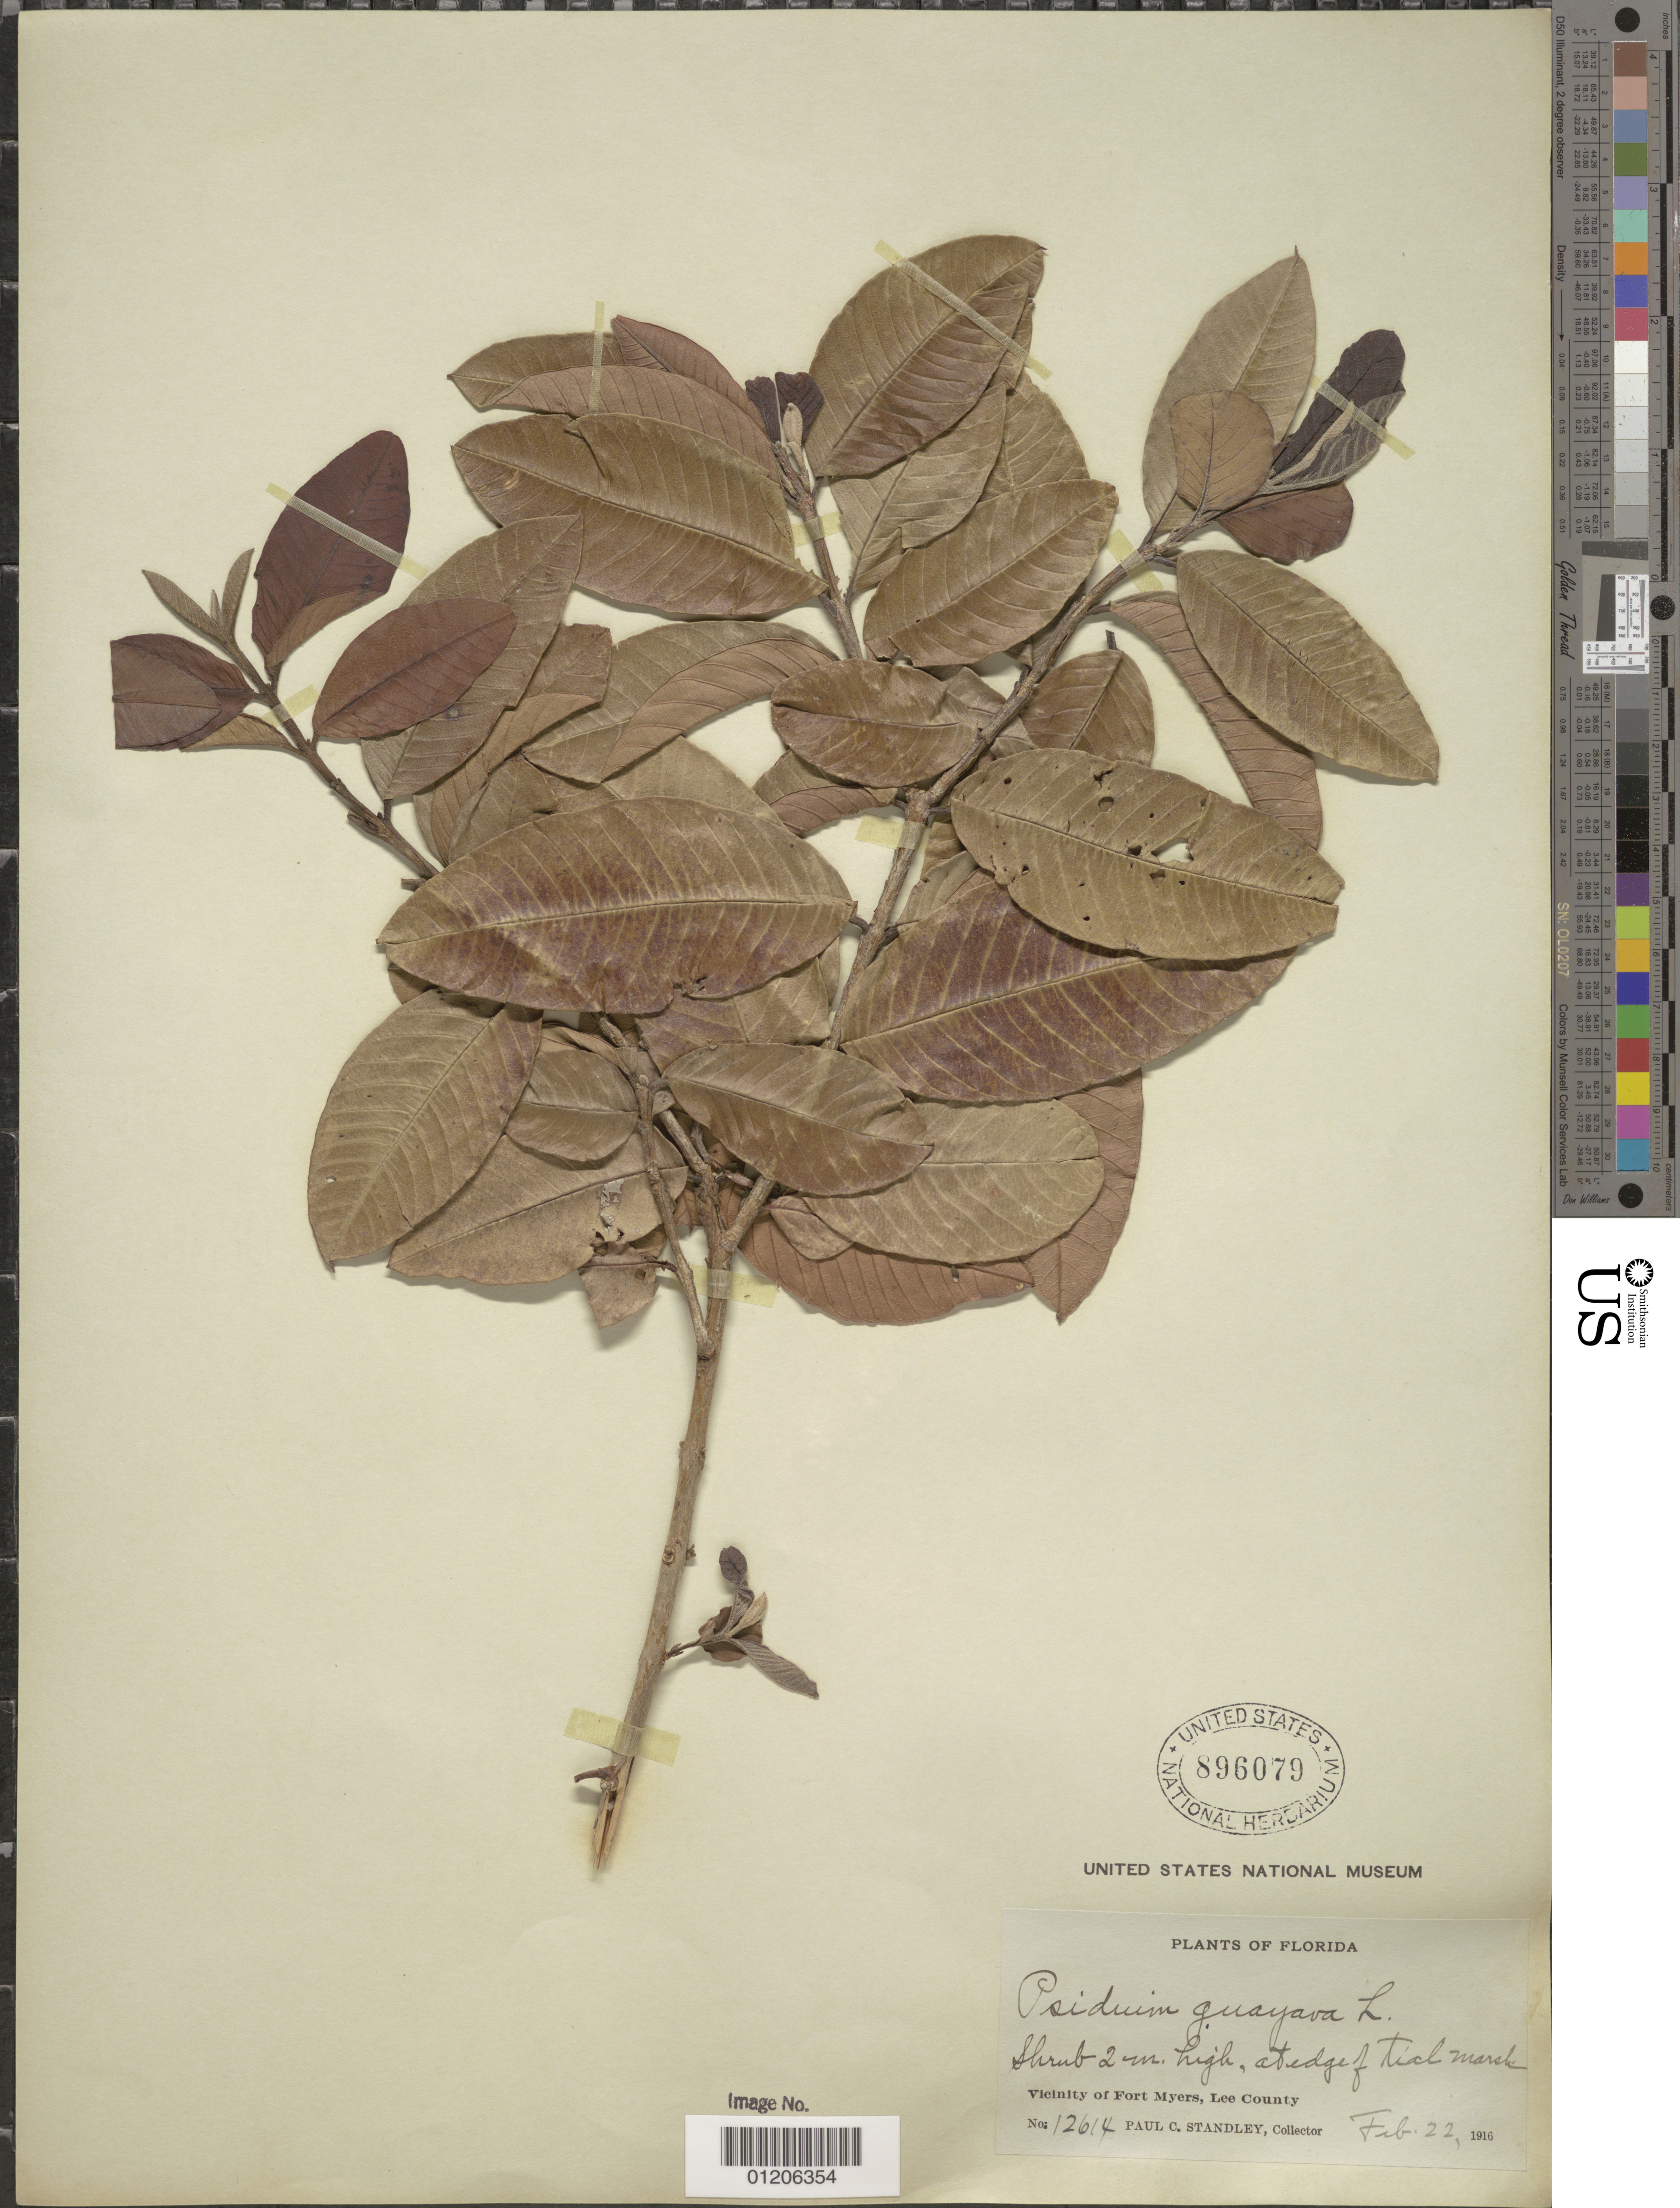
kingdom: Plantae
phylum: Tracheophyta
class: Magnoliopsida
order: Myrtales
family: Myrtaceae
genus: Psidium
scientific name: Psidium guajava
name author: L.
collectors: P. C. Standley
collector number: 12614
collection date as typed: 22 Feb 1916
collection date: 1916-02-22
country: United States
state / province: Florida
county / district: Lee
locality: Vicinity of Ft. Myers.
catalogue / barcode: US 896079